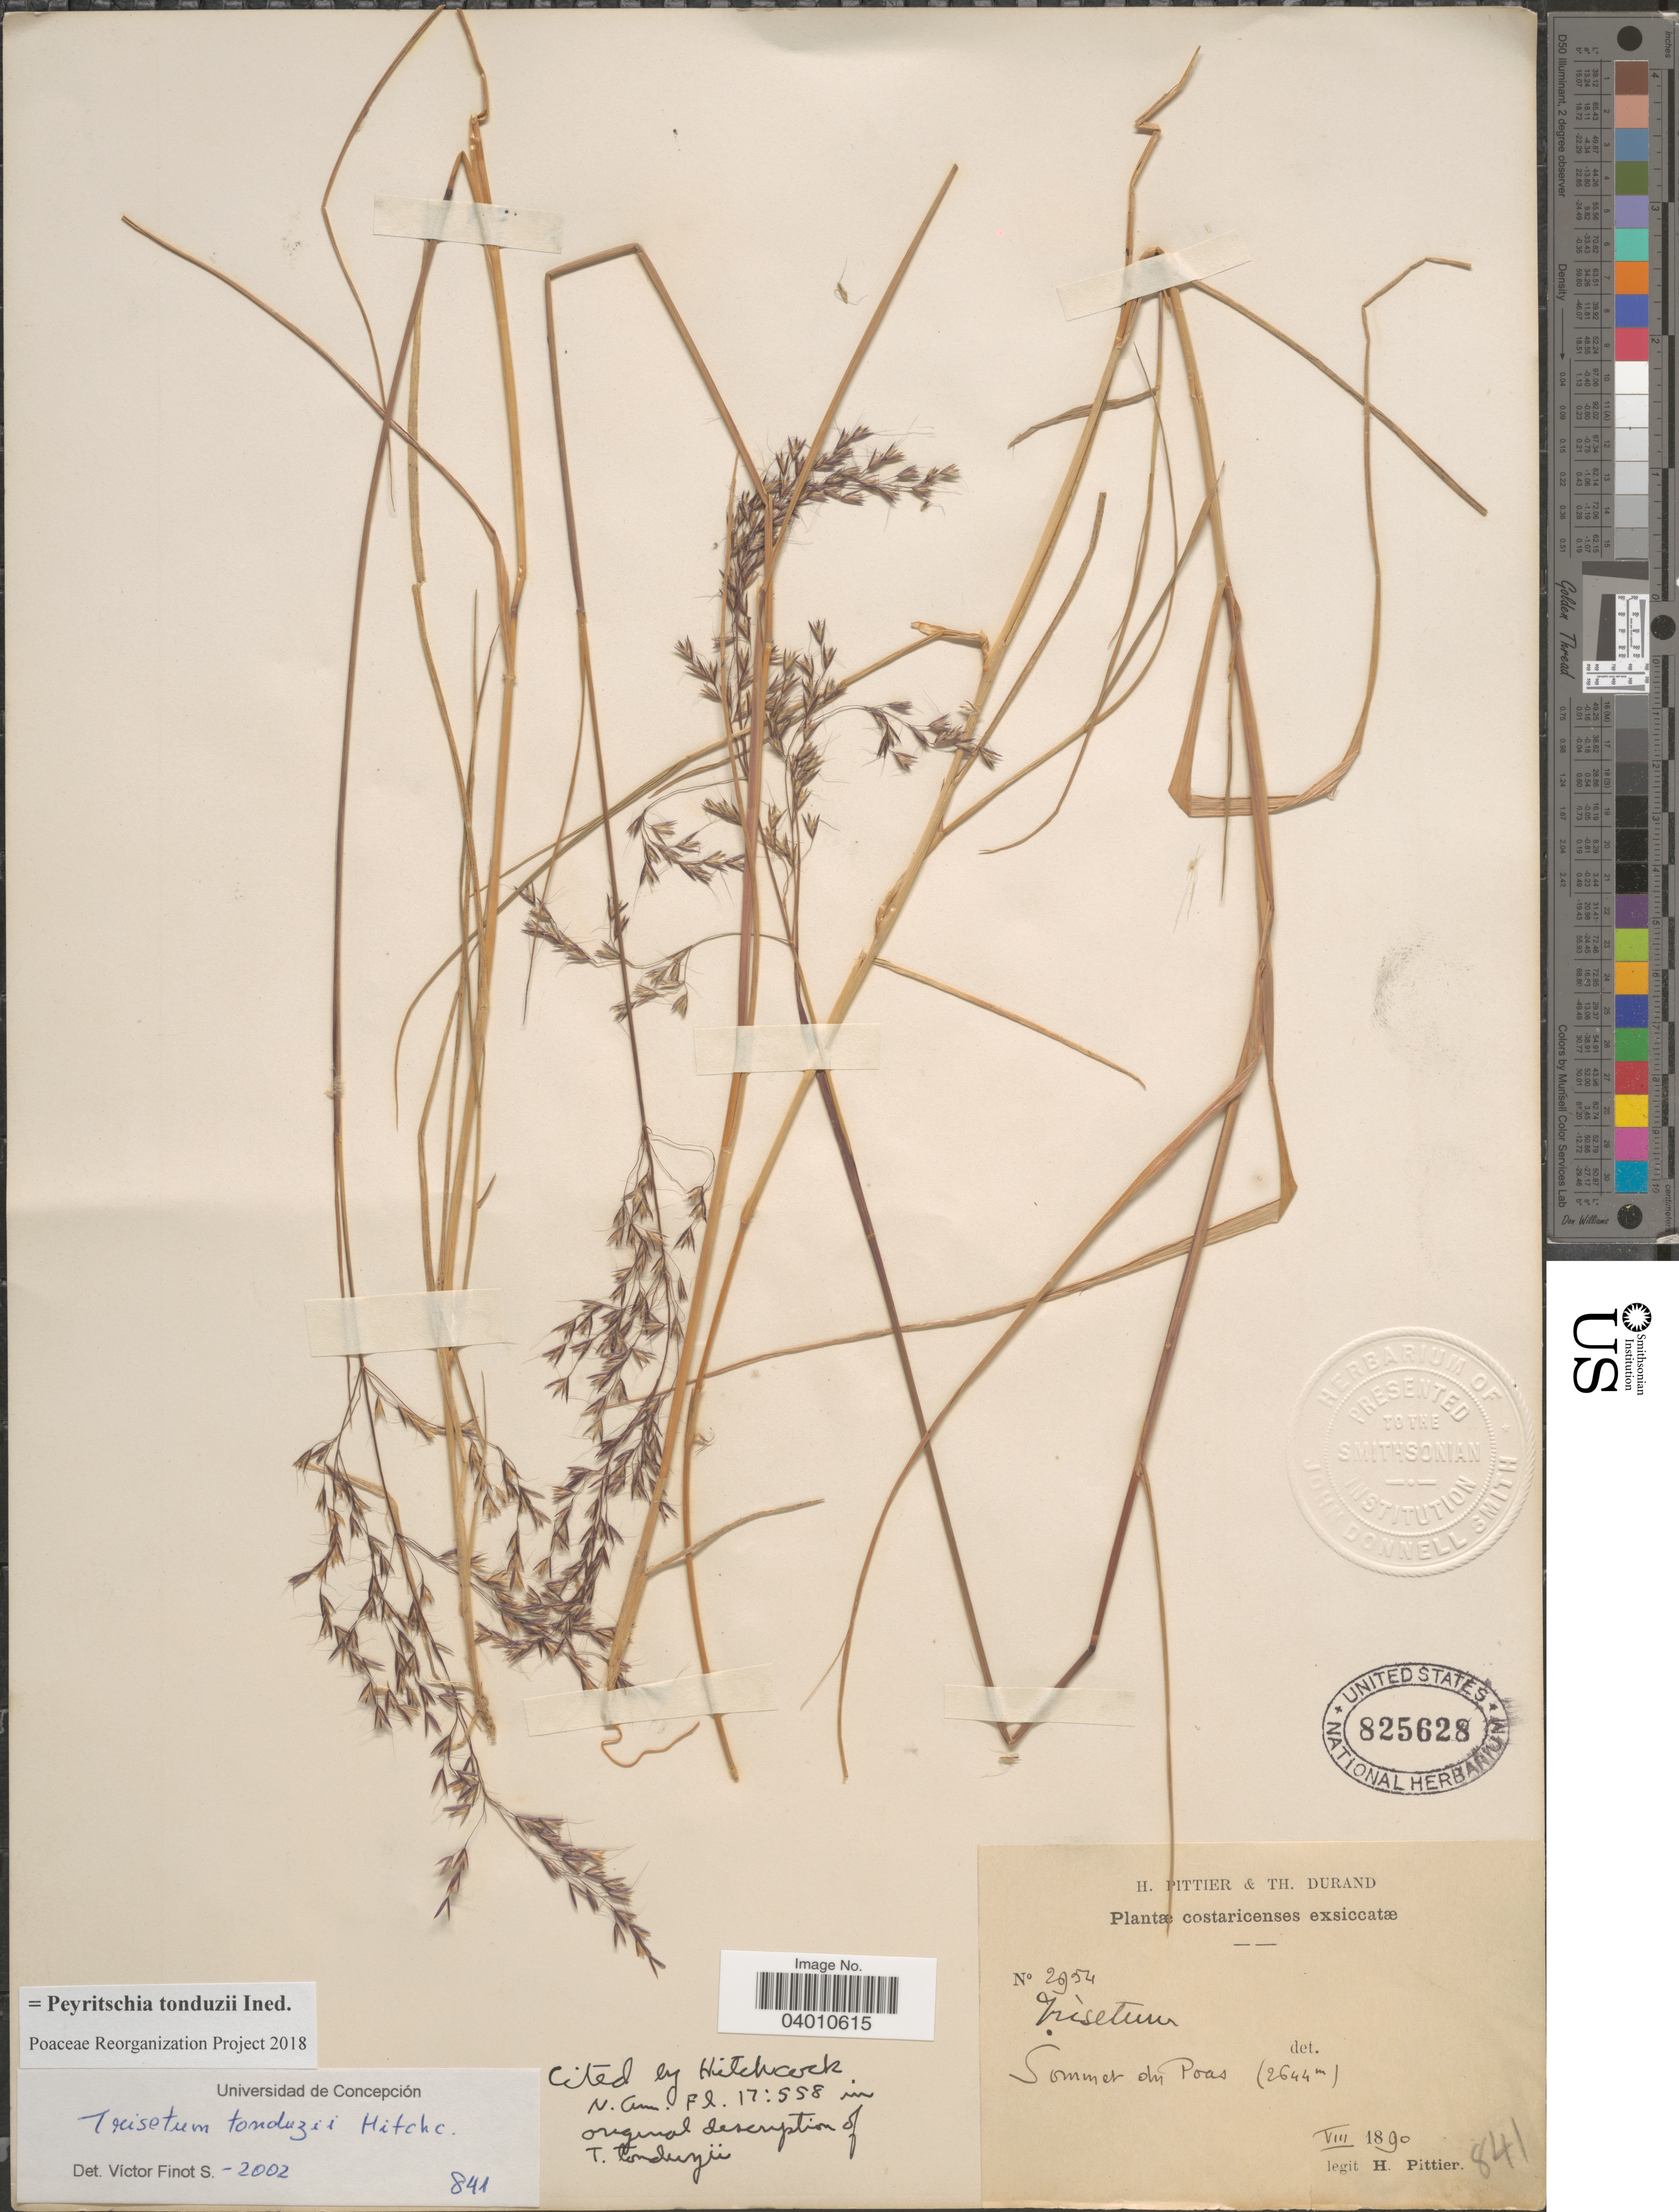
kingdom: Plantae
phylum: Tracheophyta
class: Liliopsida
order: Poales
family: Poaceae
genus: Peyritschia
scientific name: Peyritschia tonduzii ined.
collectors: H. F. Pittier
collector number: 2954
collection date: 1890-08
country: Costa Rica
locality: Sommet du Poas.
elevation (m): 2644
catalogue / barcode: US 825628